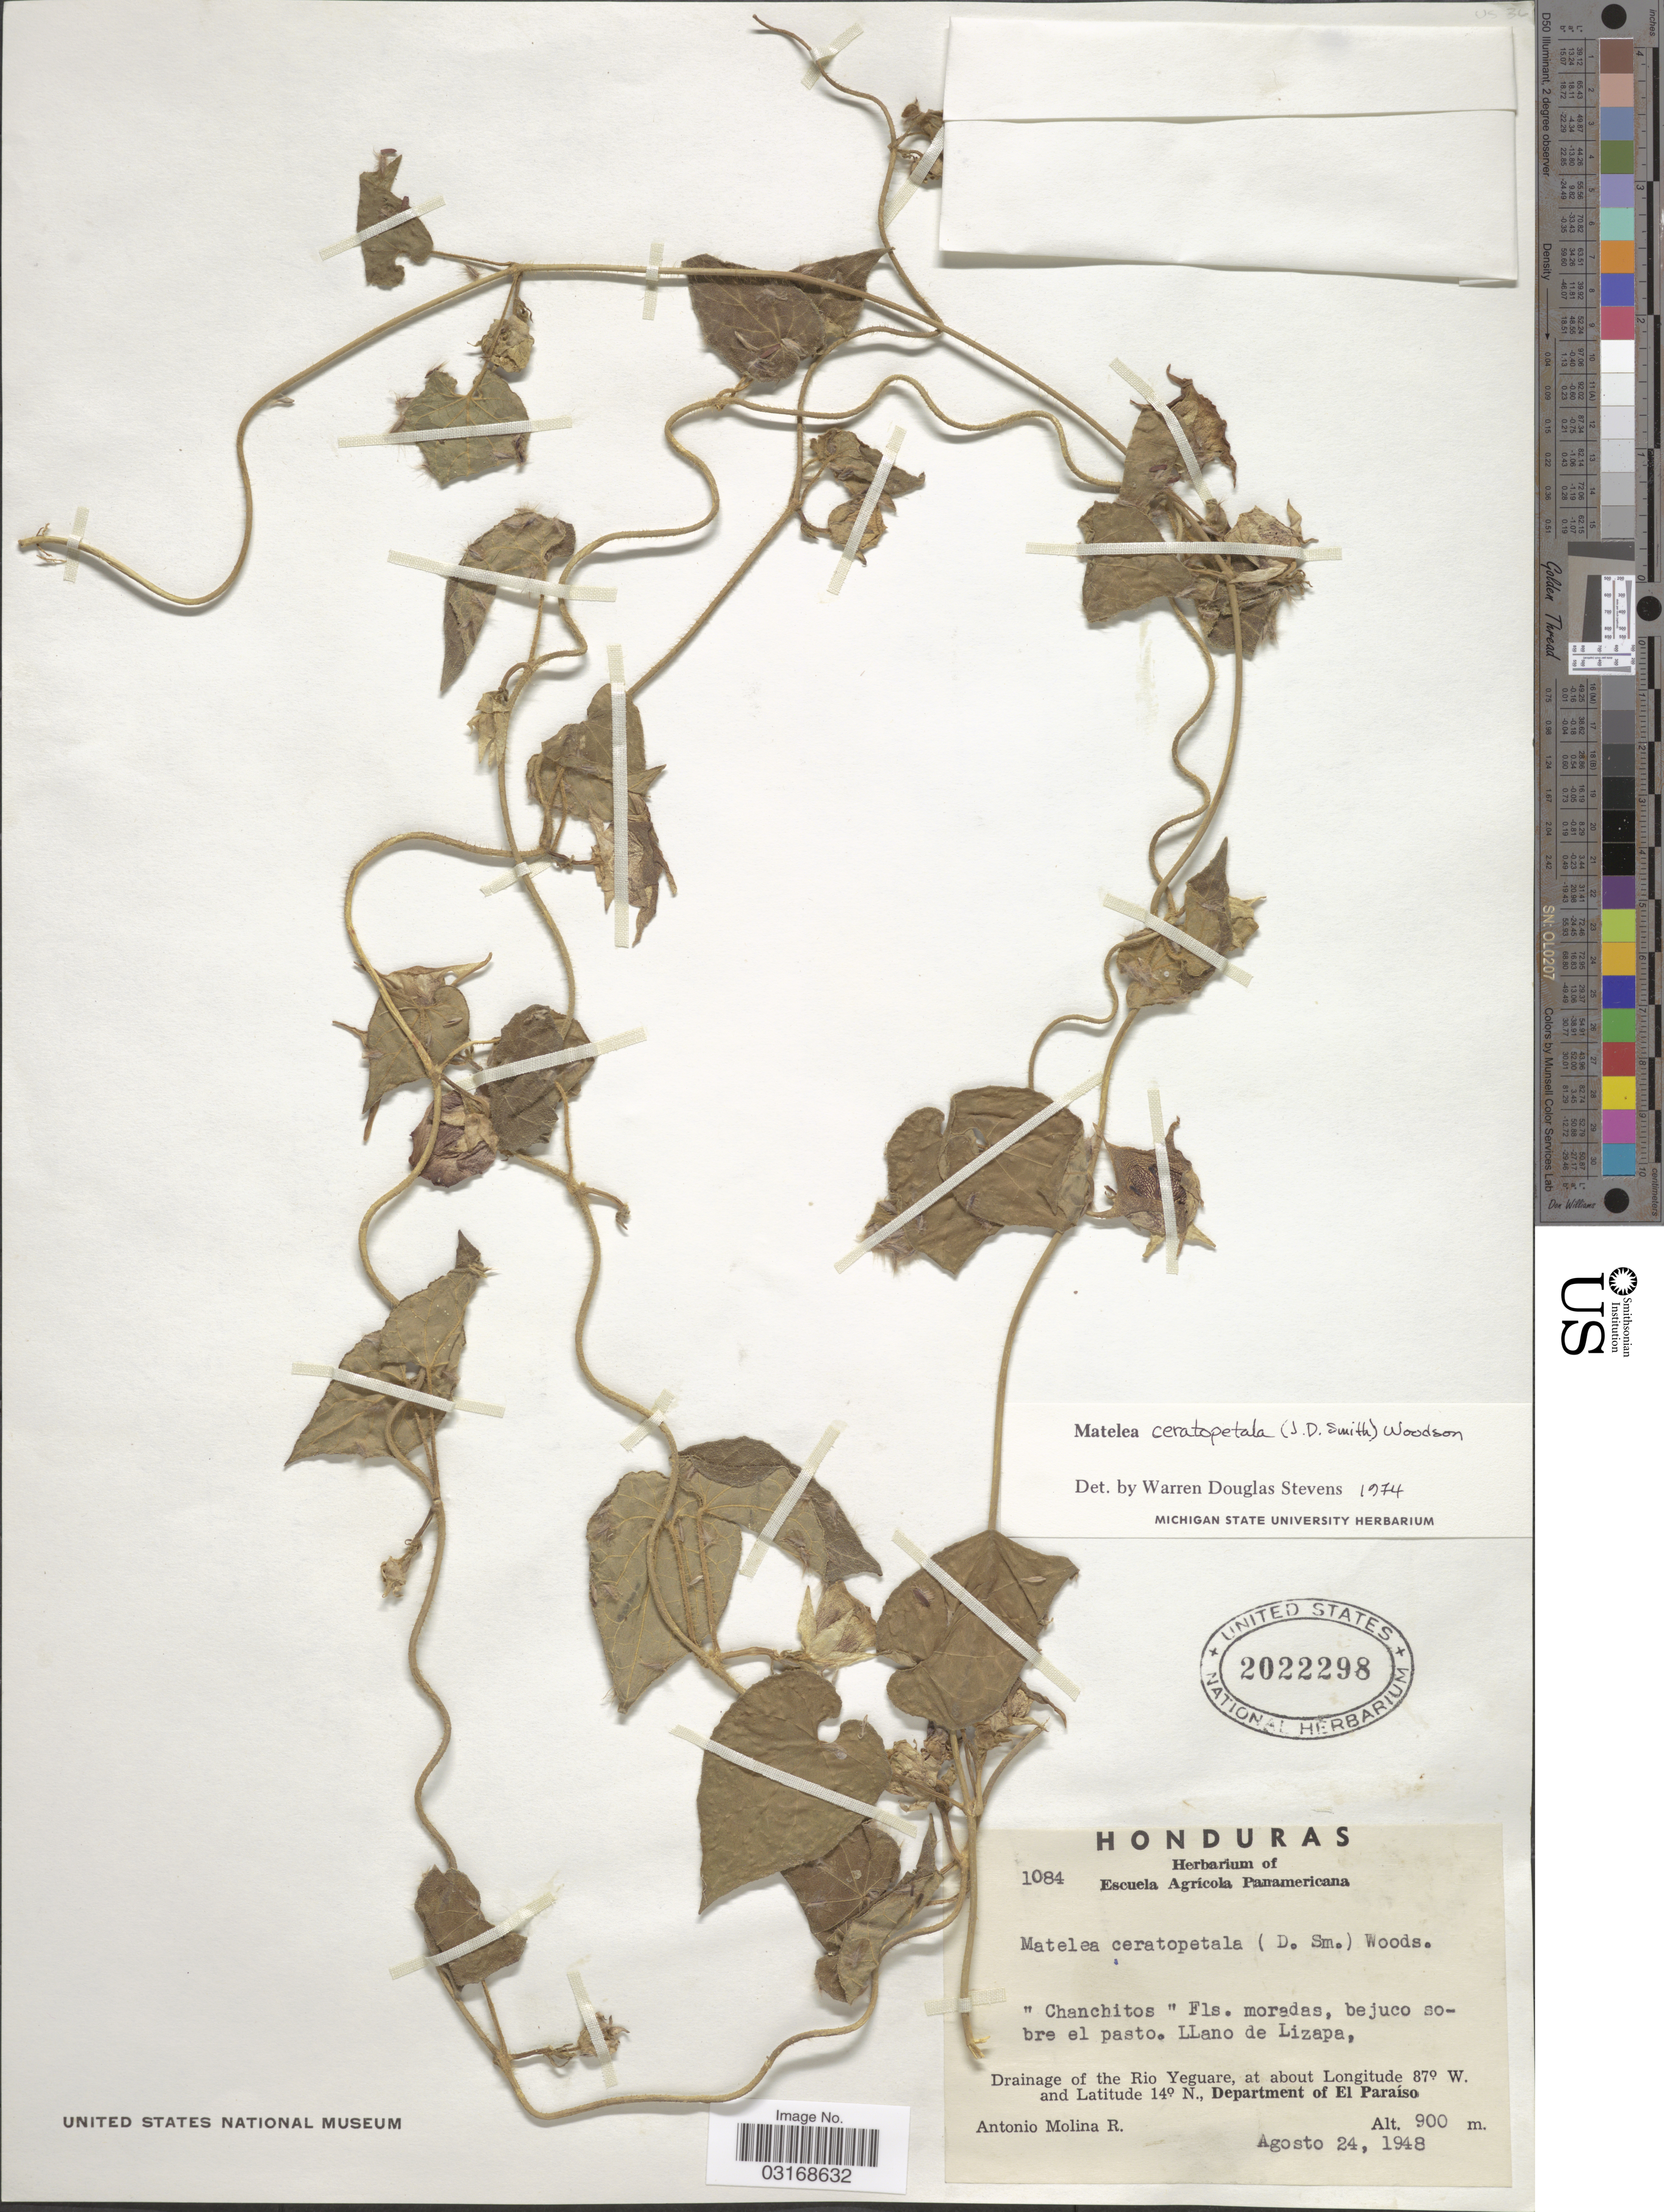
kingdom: Plantae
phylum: Tracheophyta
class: Magnoliopsida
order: Gentianales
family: Apocynaceae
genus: Matelea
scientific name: Matelea ceratopetala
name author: (Donn. Sm.) Woodson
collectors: A. Molina R.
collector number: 1084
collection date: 1948-08-24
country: Honduras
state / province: El Paraíso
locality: Llano de Lizapa, drainage of the Rio Yeguare, Department of El Paraíso.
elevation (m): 900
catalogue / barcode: US 2022298